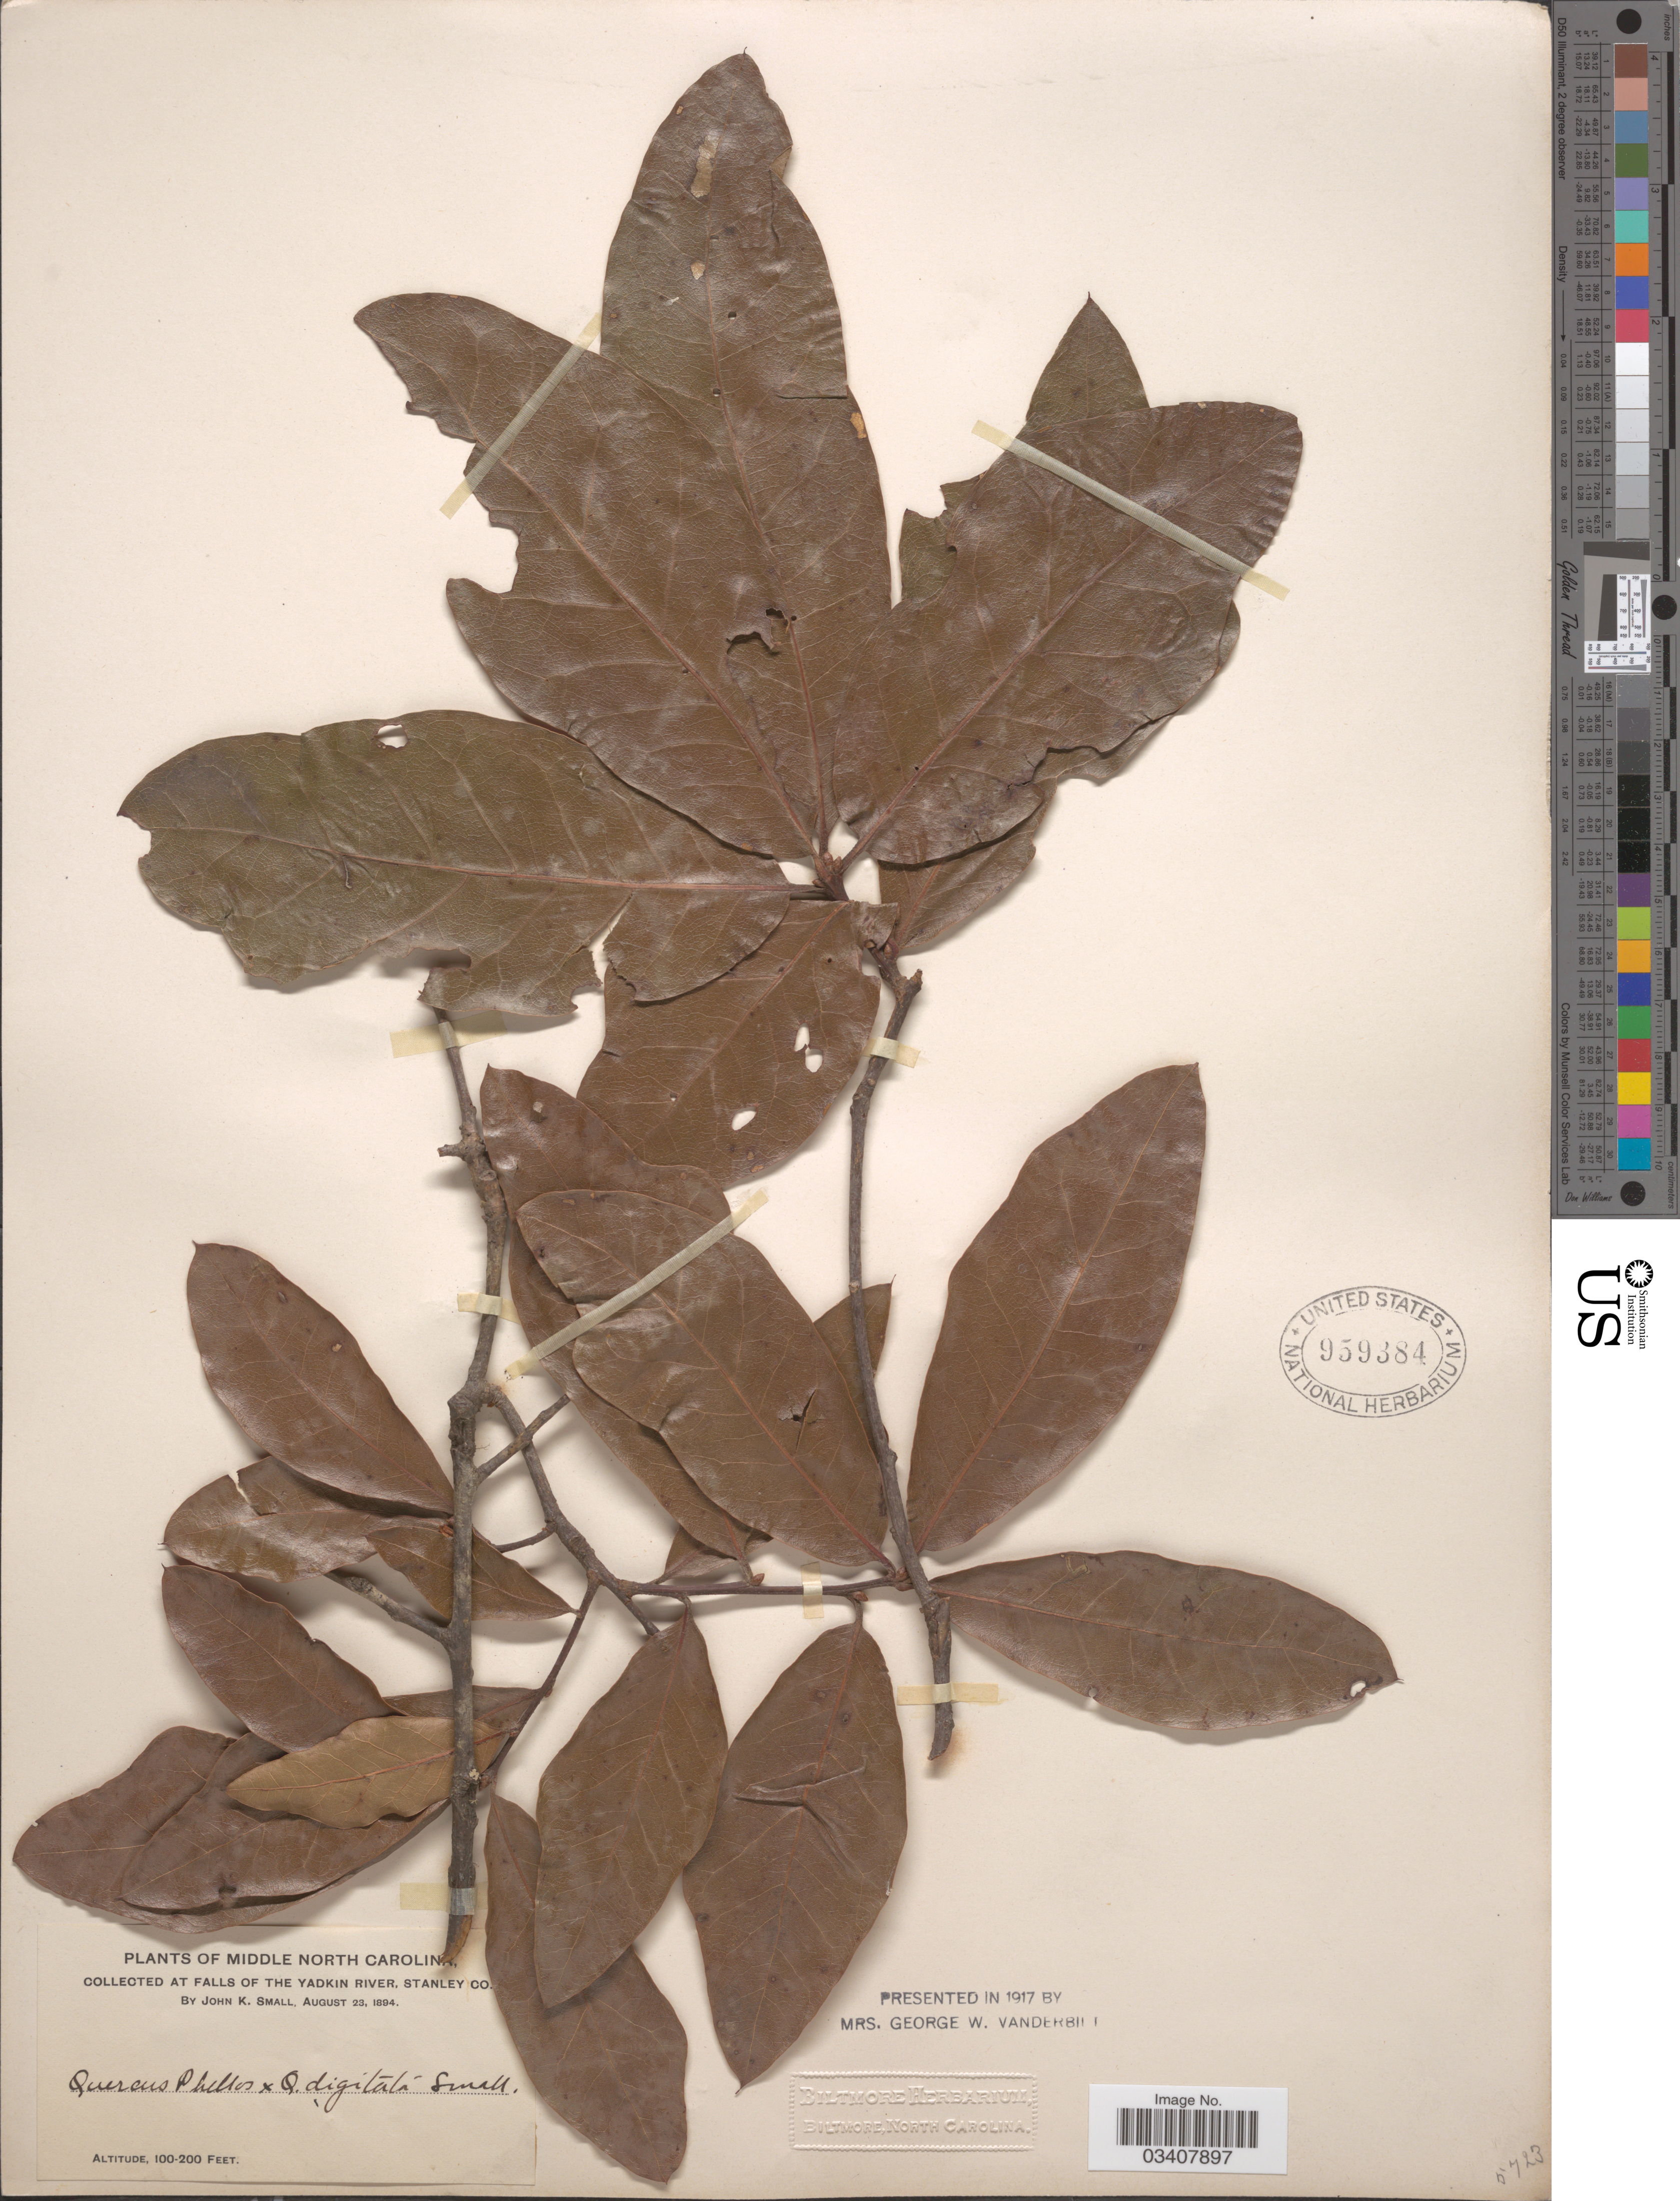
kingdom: Plantae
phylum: Tracheophyta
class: Magnoliopsida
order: Fagales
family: Fagaceae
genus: Quercus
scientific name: Quercus phellos x Q. digitata Sudw.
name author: Lindl. ex Wall.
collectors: J. K. Small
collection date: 1894-08-23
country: United States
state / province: North Carolina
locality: Middle North Carolina, at Falls of The Yadkin River, Stanley Co.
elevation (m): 30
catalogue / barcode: US 959384